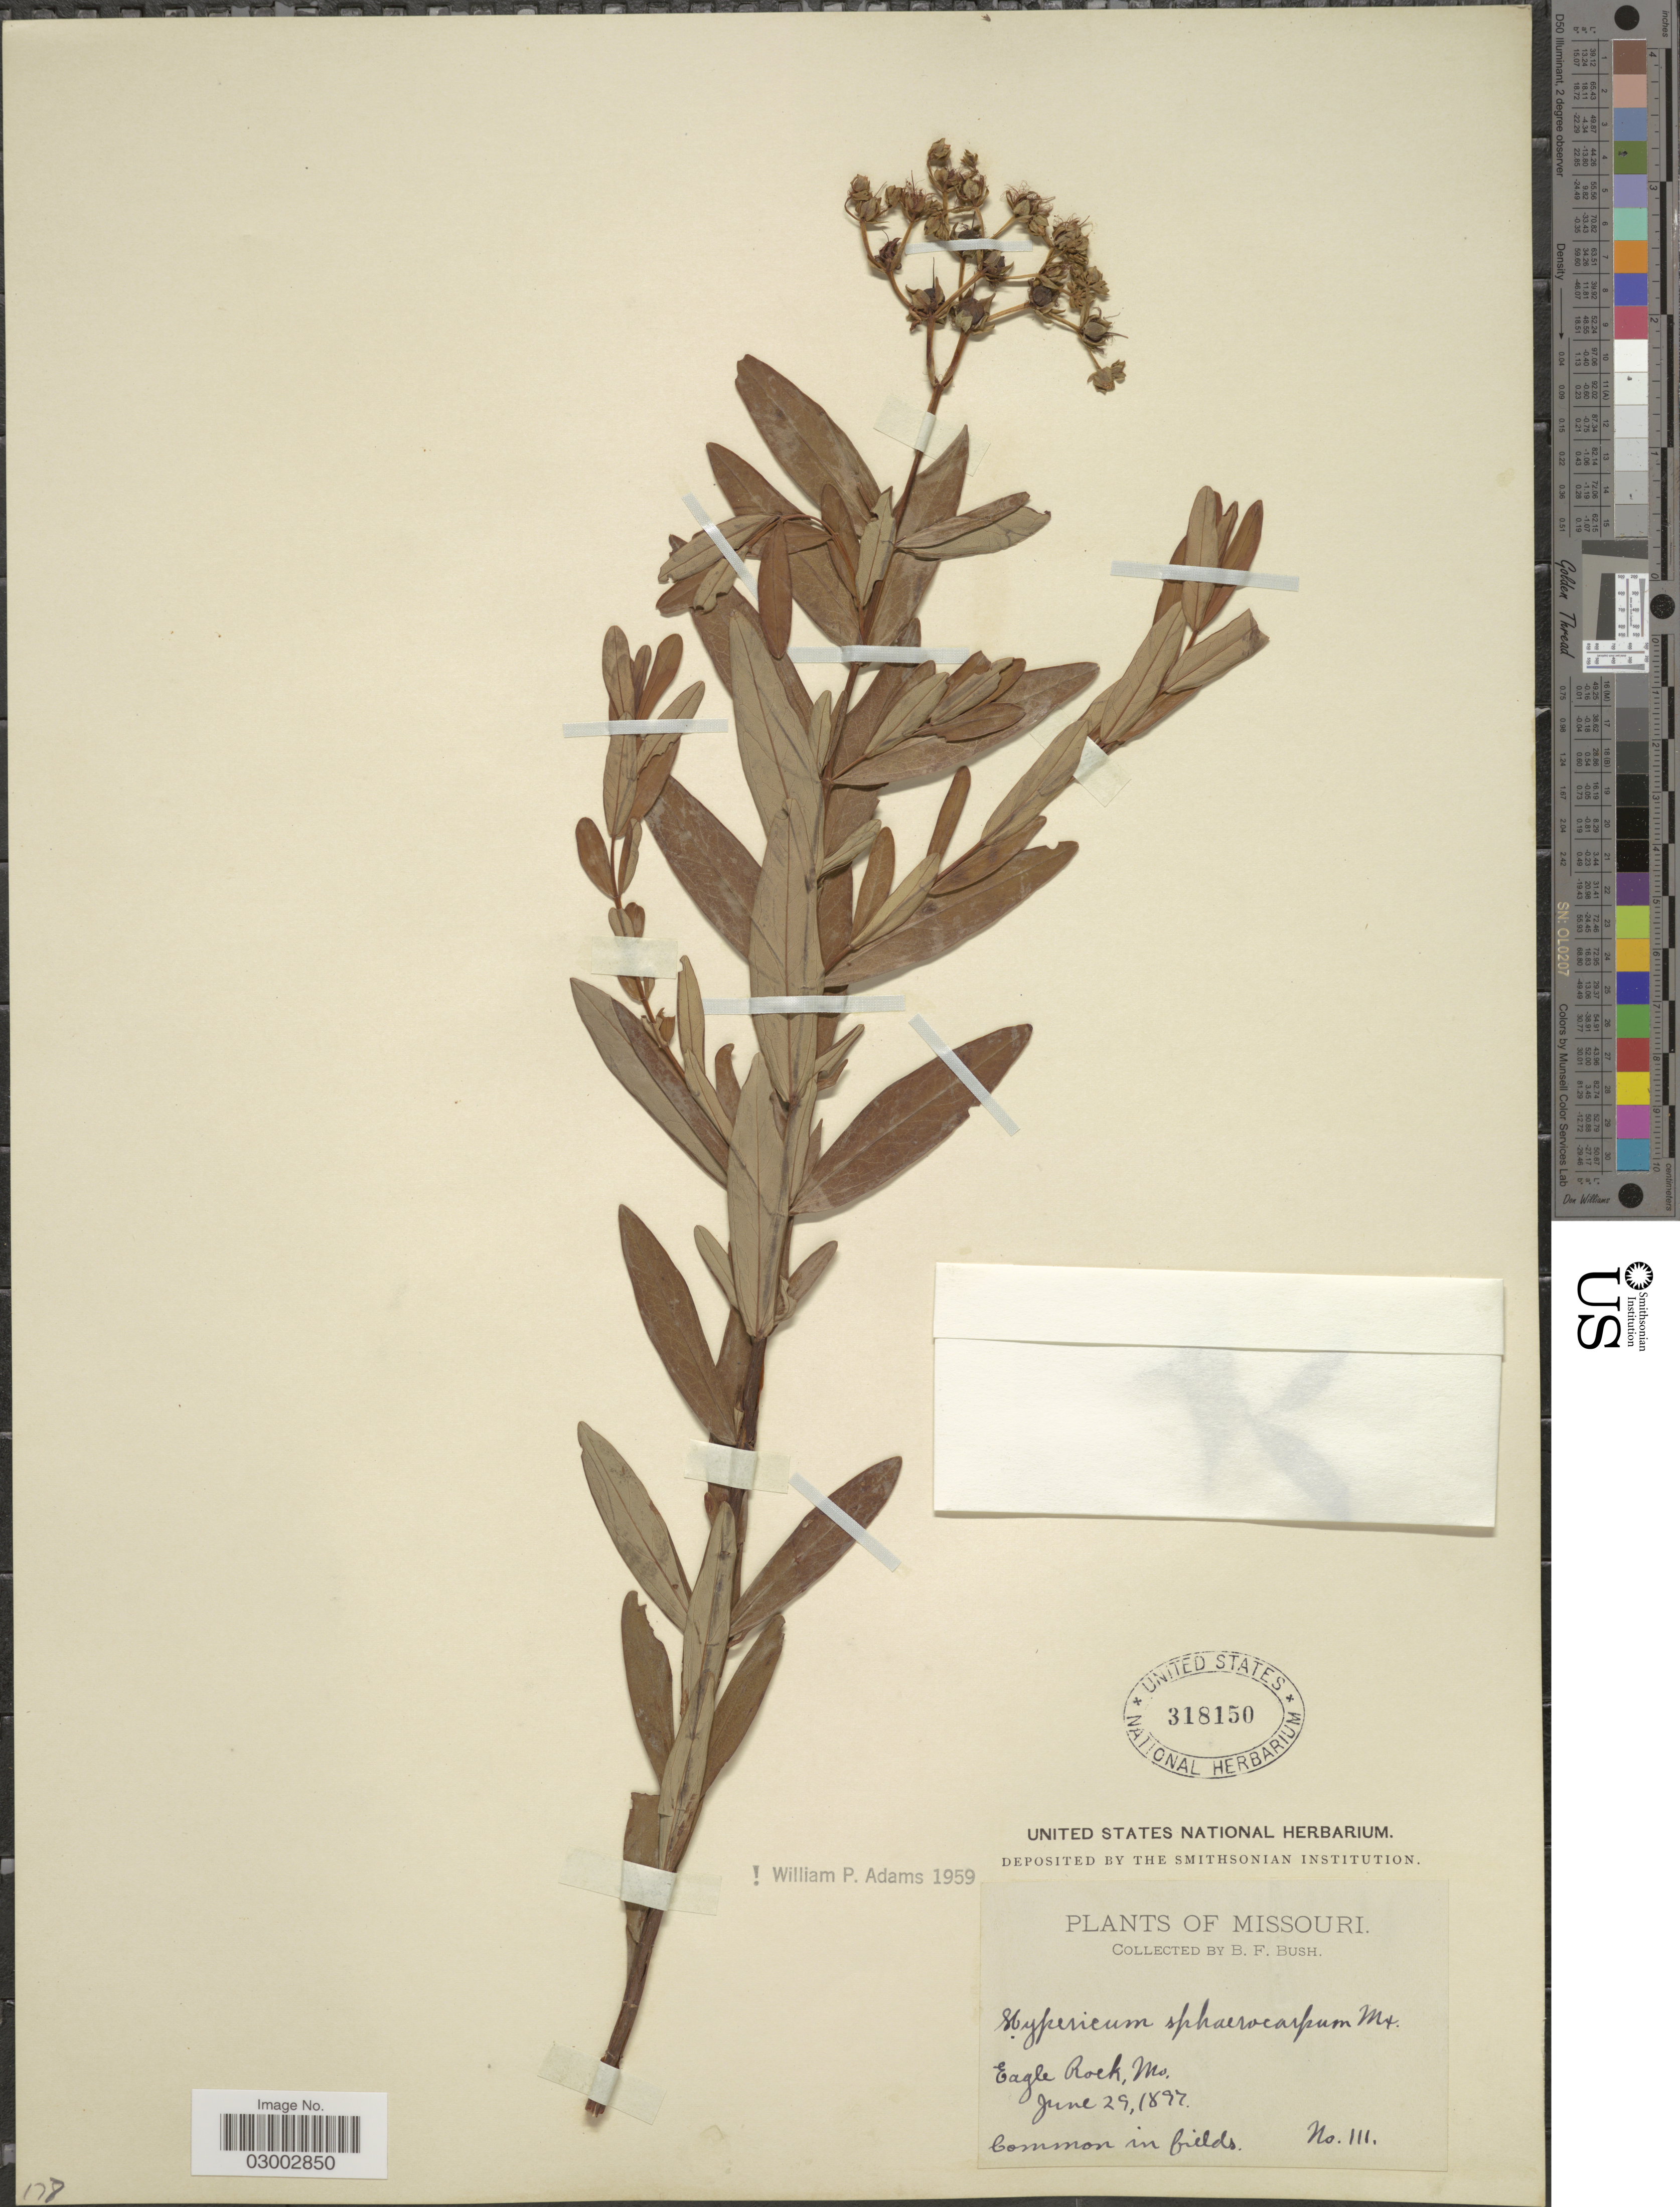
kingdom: Plantae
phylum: Tracheophyta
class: Magnoliopsida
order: Malpighiales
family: Hypericaceae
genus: Hypericum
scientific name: Hypericum sphaerocarpum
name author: Michx.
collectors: B. F. Bush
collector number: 111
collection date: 1897-06-29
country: United States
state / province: Missouri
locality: Eagle Rock, Mo. Common in fields.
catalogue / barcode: US 318150